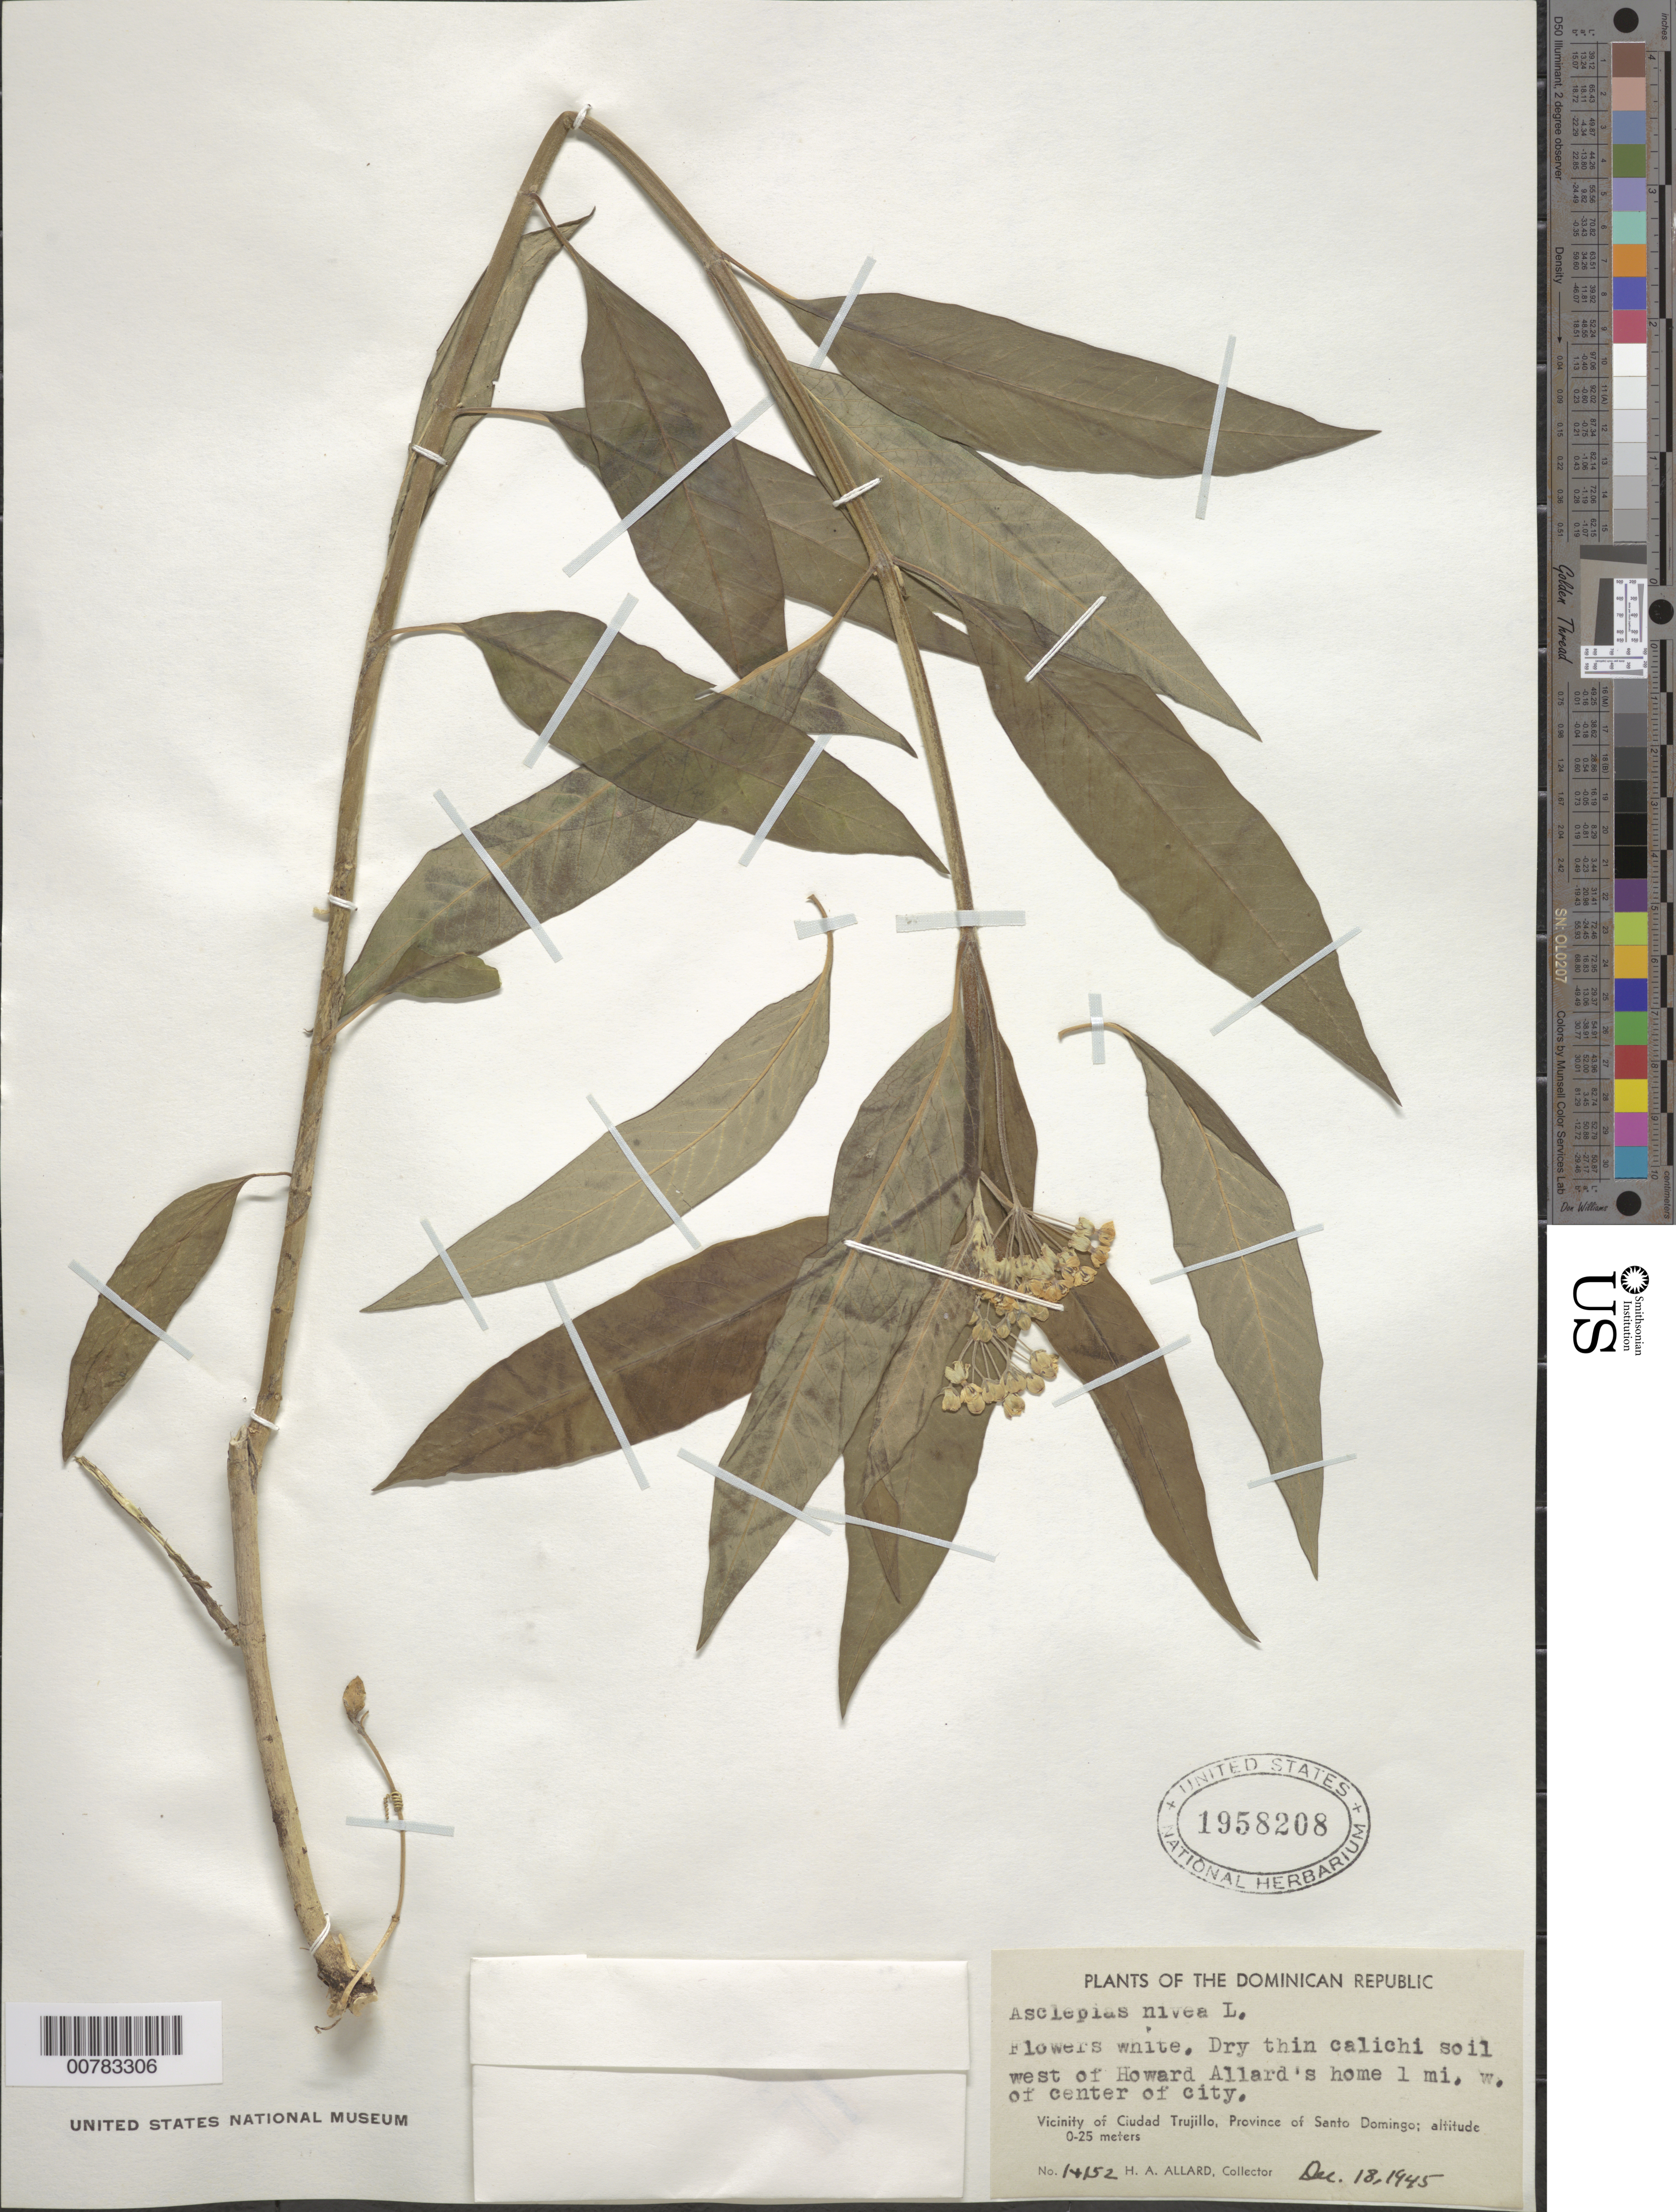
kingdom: Plantae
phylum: Tracheophyta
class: Magnoliopsida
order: Gentianales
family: Apocynaceae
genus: Asclepias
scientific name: Asclepias nivea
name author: L.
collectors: H. A. Allard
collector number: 14152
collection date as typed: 18 Dec 1945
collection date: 1945-12-18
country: Dominican Republic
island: Hispaniola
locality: Province of Santo Domingo, vicinity of Ciudad Trujillo, west of Howard Allard's home 1 mile west of center of city.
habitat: Dry thin calichi soil.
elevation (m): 0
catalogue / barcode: US 1958208